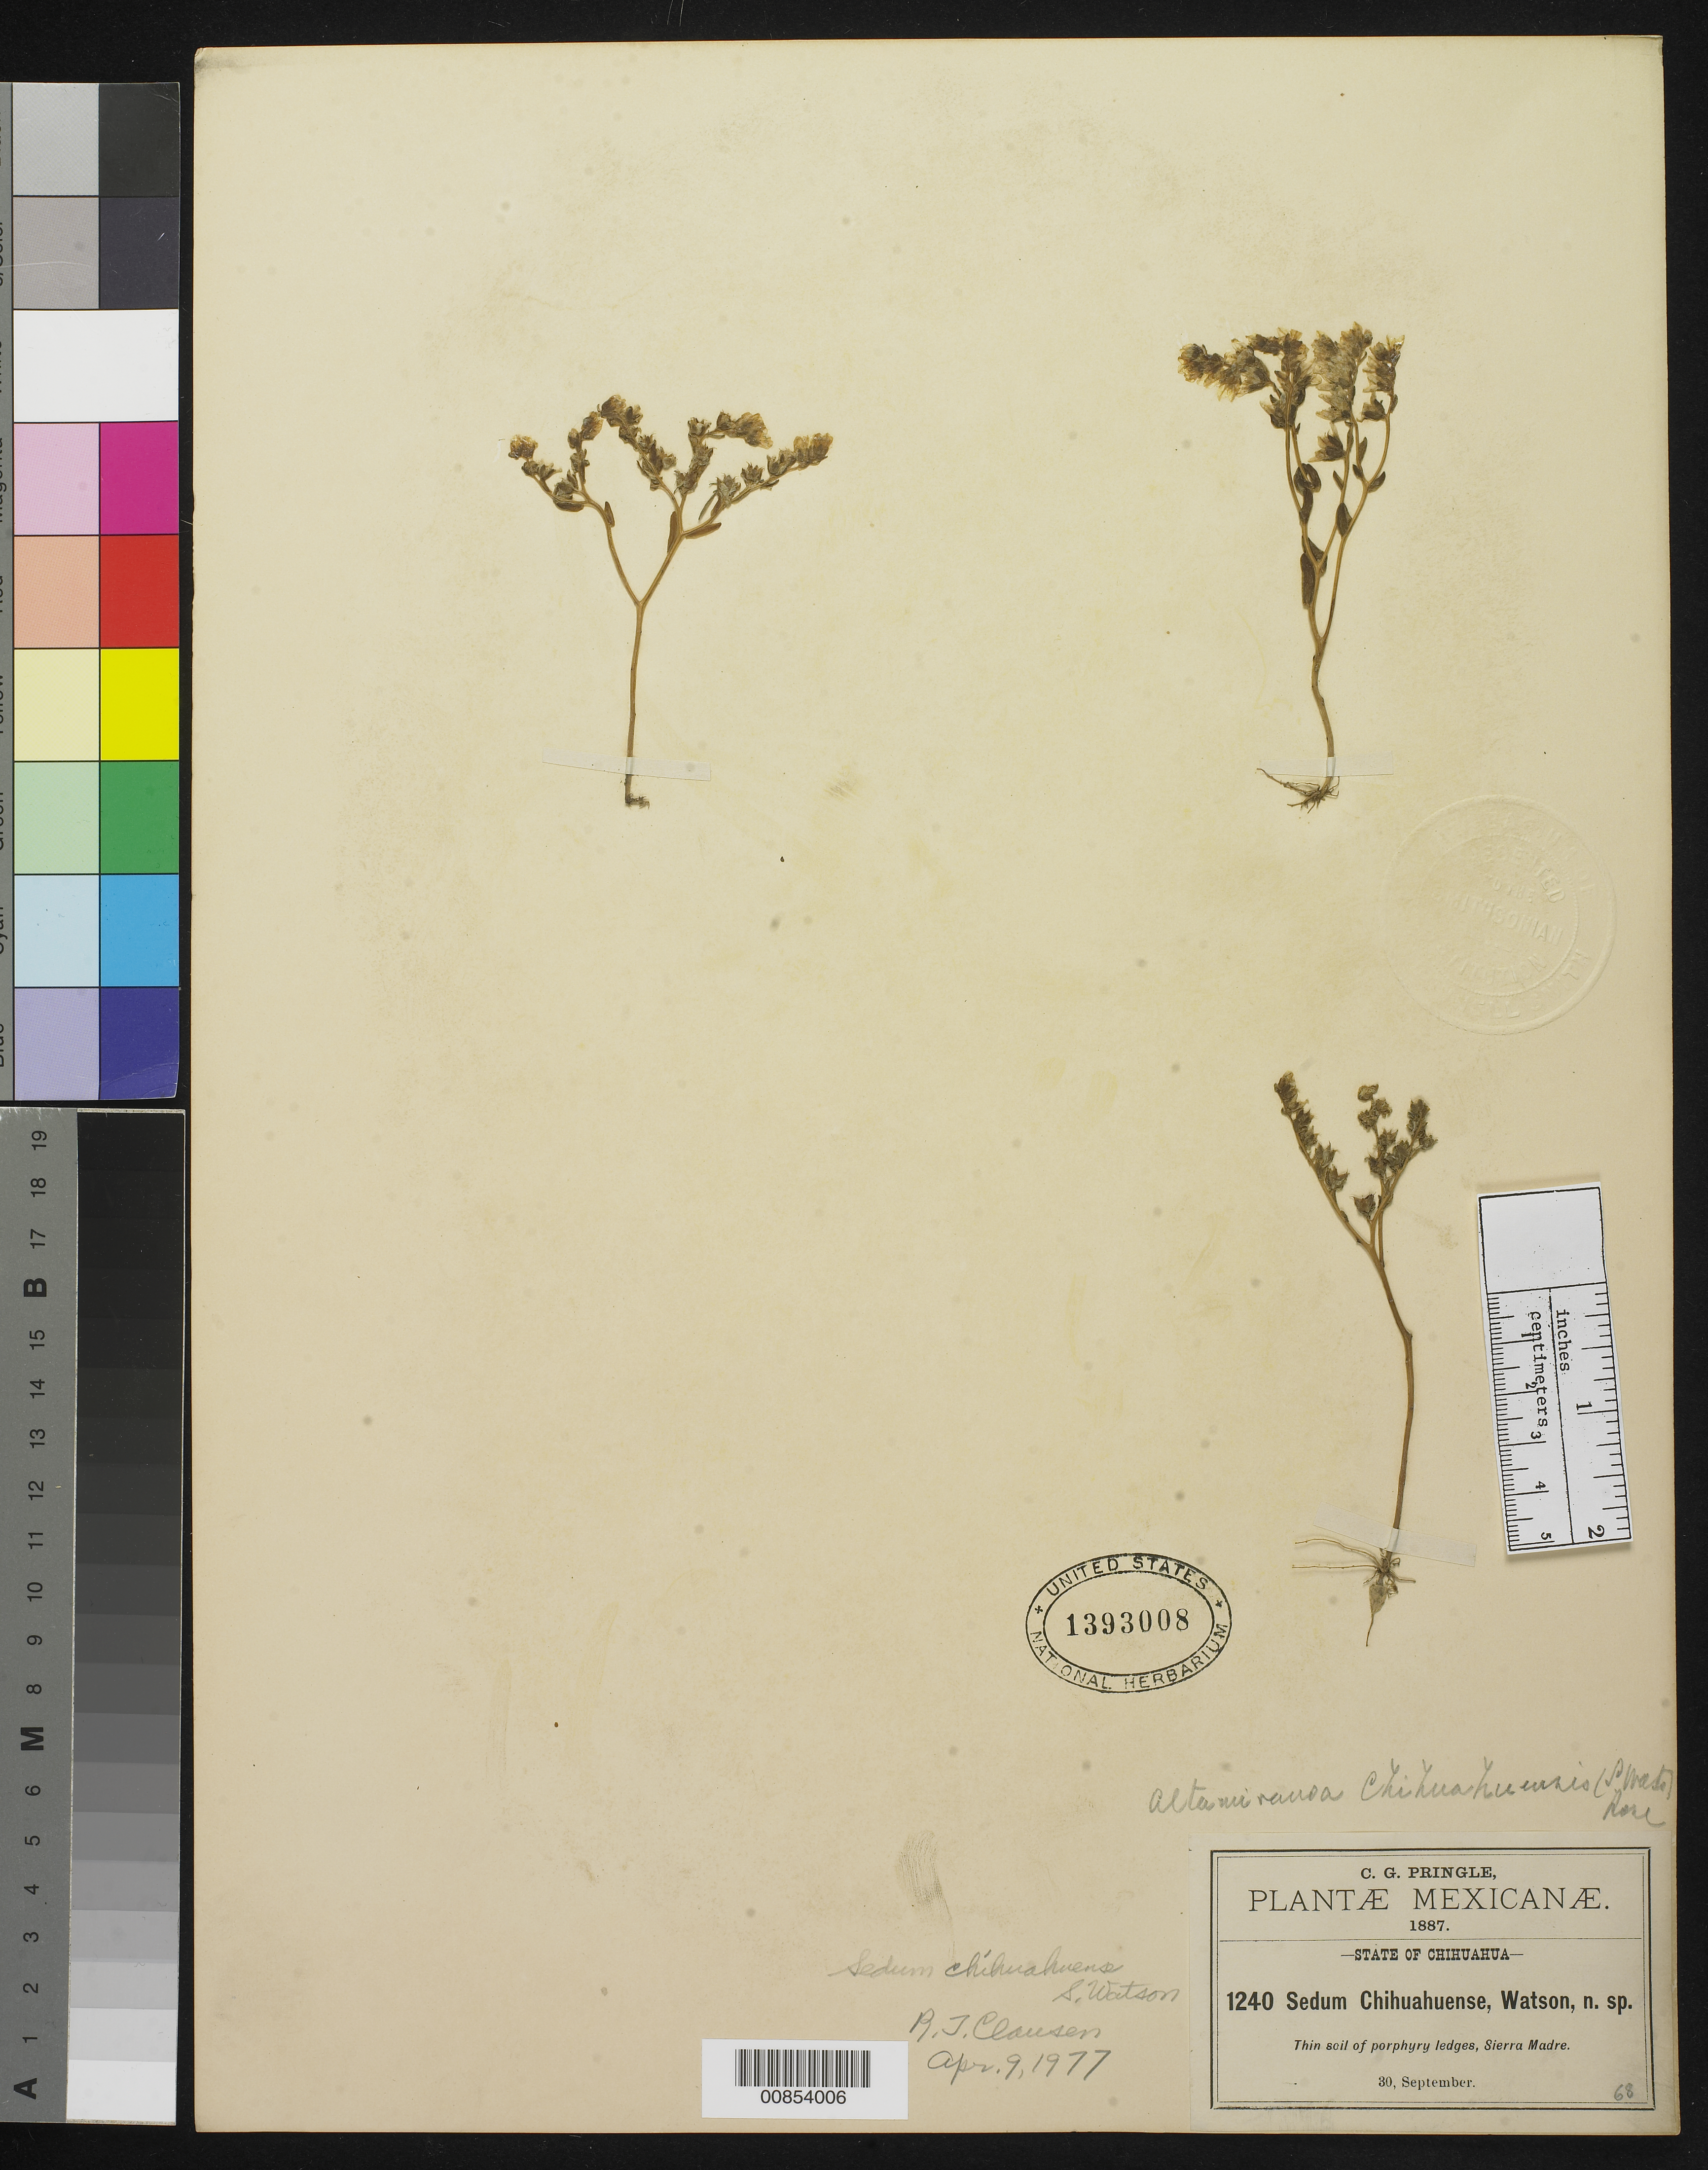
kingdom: Plantae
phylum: Tracheophyta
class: Magnoliopsida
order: Saxifragales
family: Crassulaceae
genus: Sedum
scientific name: Sedum chihuahuense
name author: S. Watson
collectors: C. G. Pringle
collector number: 1240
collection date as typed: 30 Sep 1887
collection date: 1887-09-30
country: Mexico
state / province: Chihuahua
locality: Sierra Madre.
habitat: Thin soil of porphyry ledges.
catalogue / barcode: US 1393008